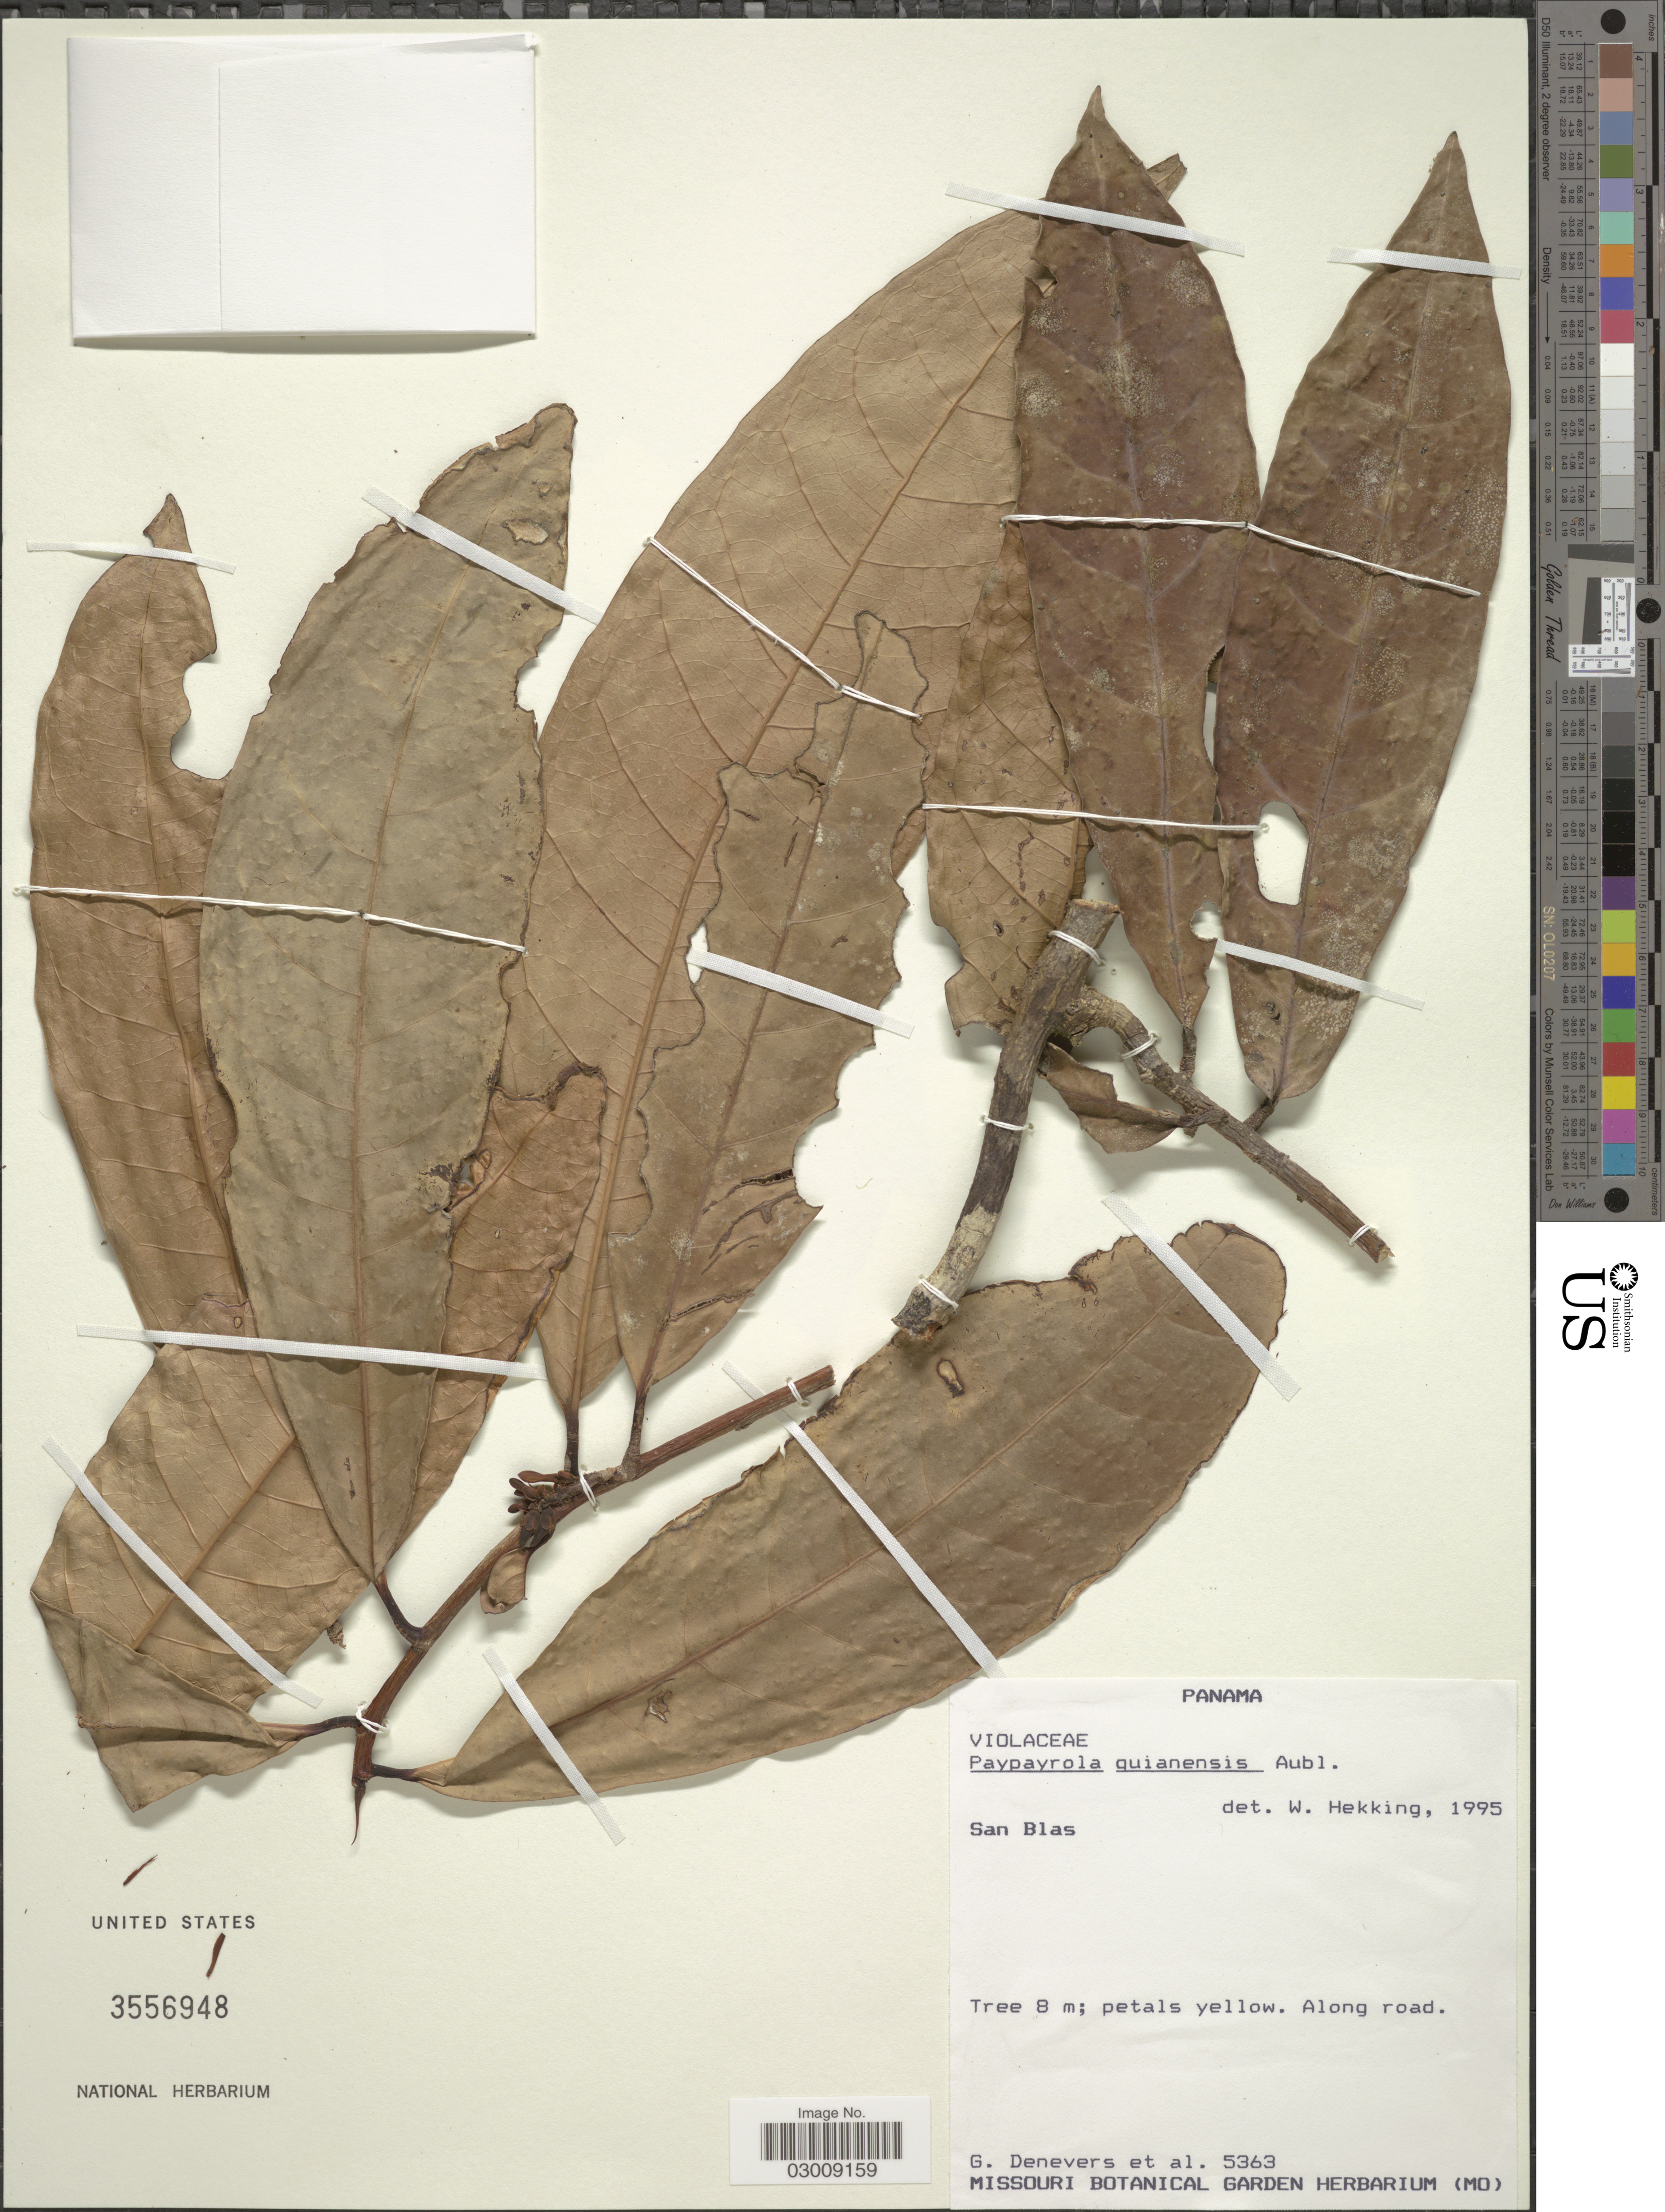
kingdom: Plantae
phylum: Tracheophyta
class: Magnoliopsida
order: Malpighiales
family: Violaceae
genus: Paypayrola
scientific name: Paypayrola guianensis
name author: Aubl.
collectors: G. DeNevers & et al.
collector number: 5363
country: Panama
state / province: Kuna Yala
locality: San Blas.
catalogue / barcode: US 3556948